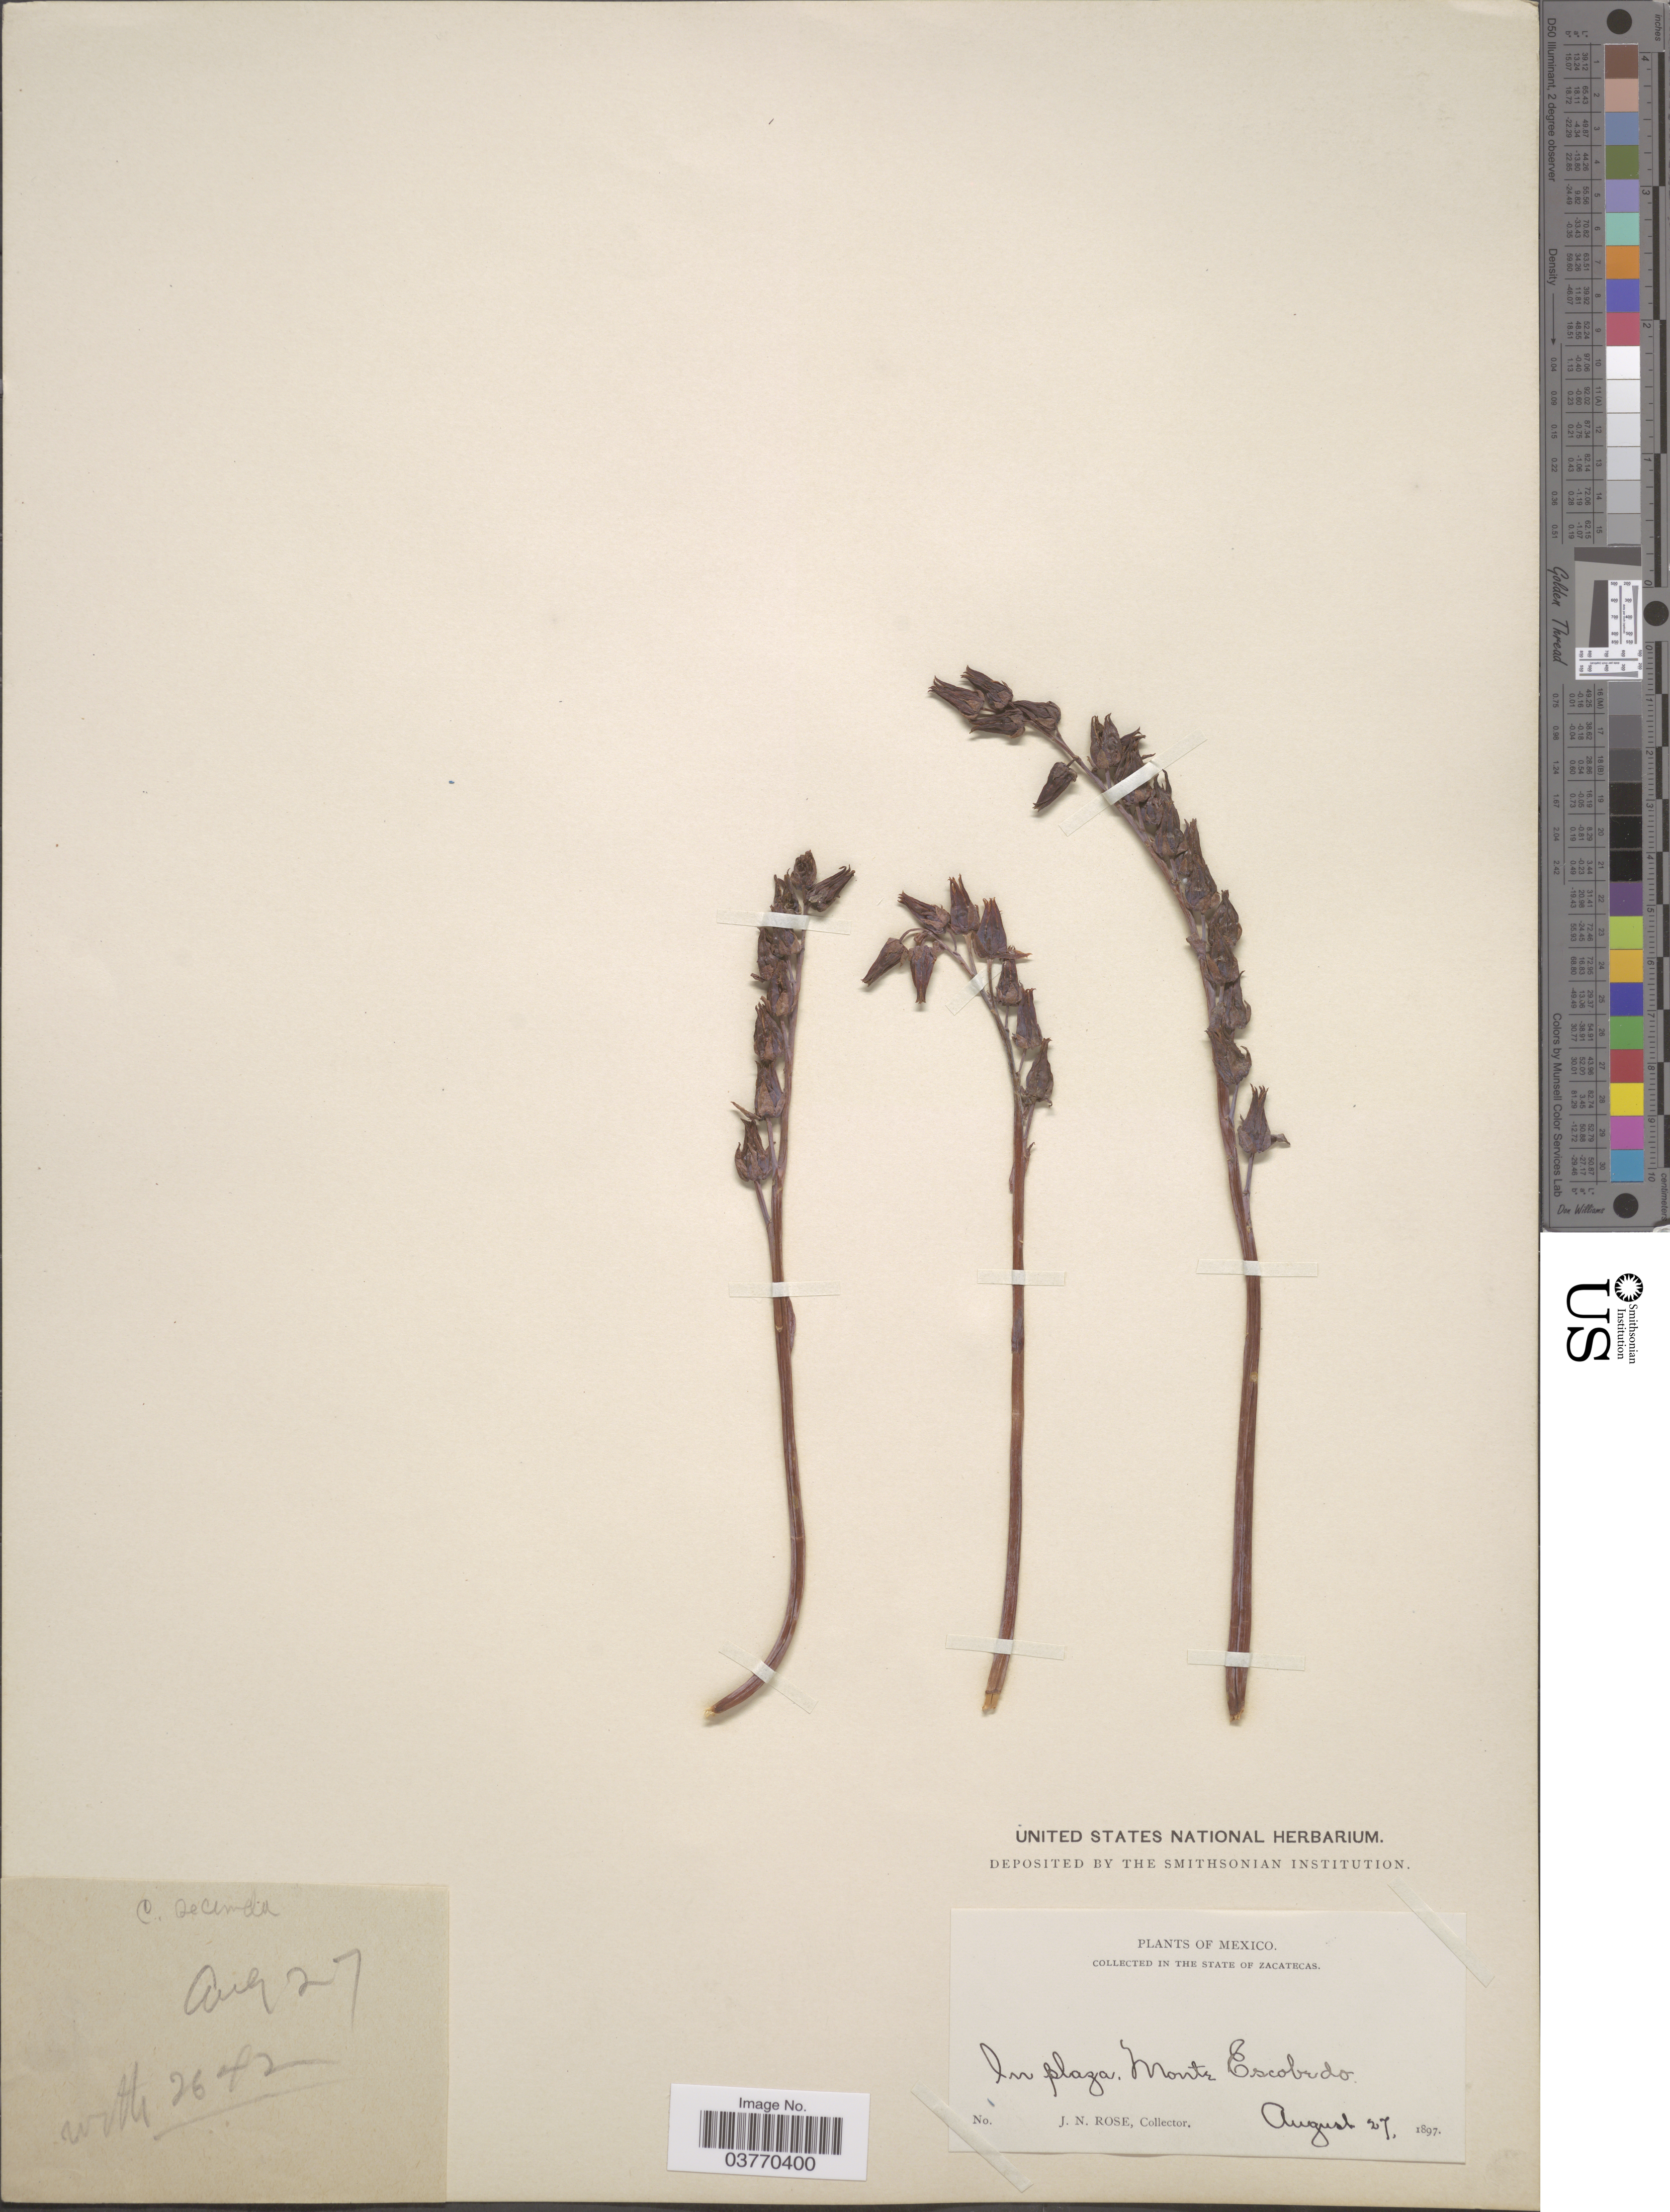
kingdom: Plantae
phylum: Tracheophyta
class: Magnoliopsida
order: Saxifragales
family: Crassulaceae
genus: Echeveria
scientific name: Echeveria secunda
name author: Booth ex Lindl.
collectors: J. N. Rose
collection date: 1897-08-27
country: Mexico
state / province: Zacatecas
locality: In plaza. Monte Escobedo.